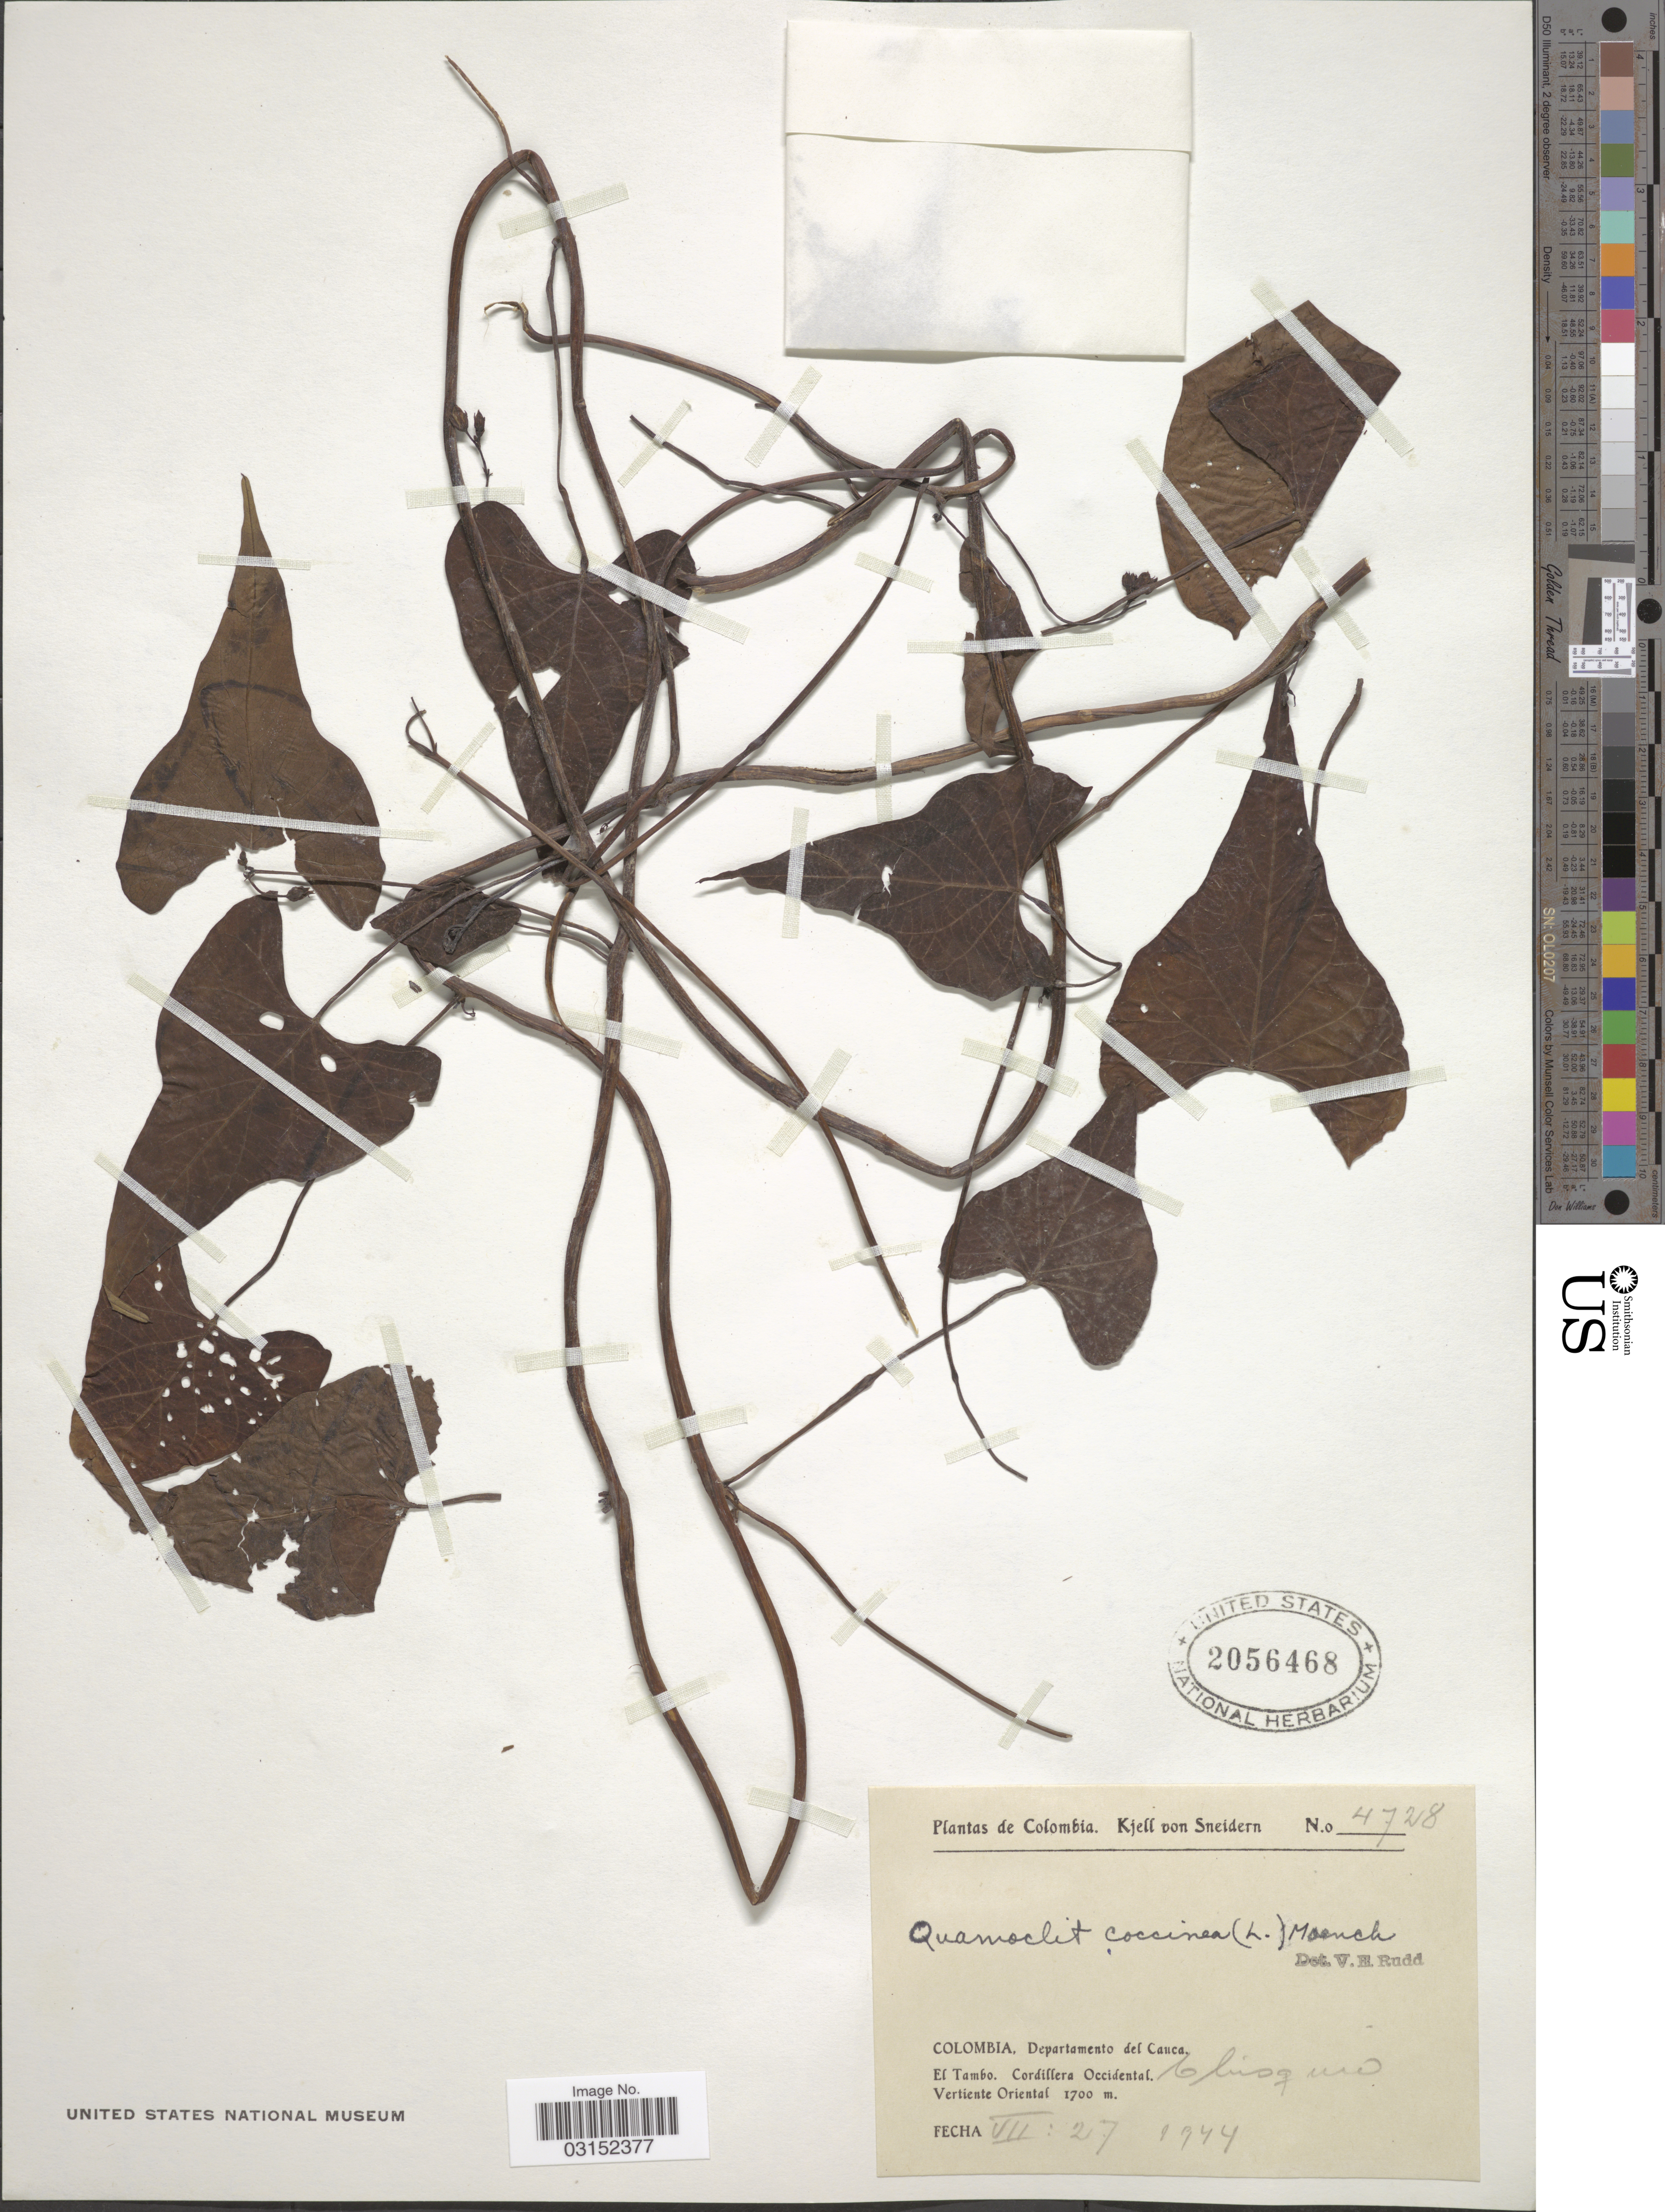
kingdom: Plantae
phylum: Tracheophyta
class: Magnoliopsida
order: Solanales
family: Convolvulaceae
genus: Ipomoea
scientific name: Ipomoea cholulensis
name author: Kunth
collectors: K. von Sneidern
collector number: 4728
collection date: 1944-07-27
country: Colombia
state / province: Cauca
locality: El Tambo, Cordillera Occidental, Chisqus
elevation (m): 1700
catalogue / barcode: US 2056468